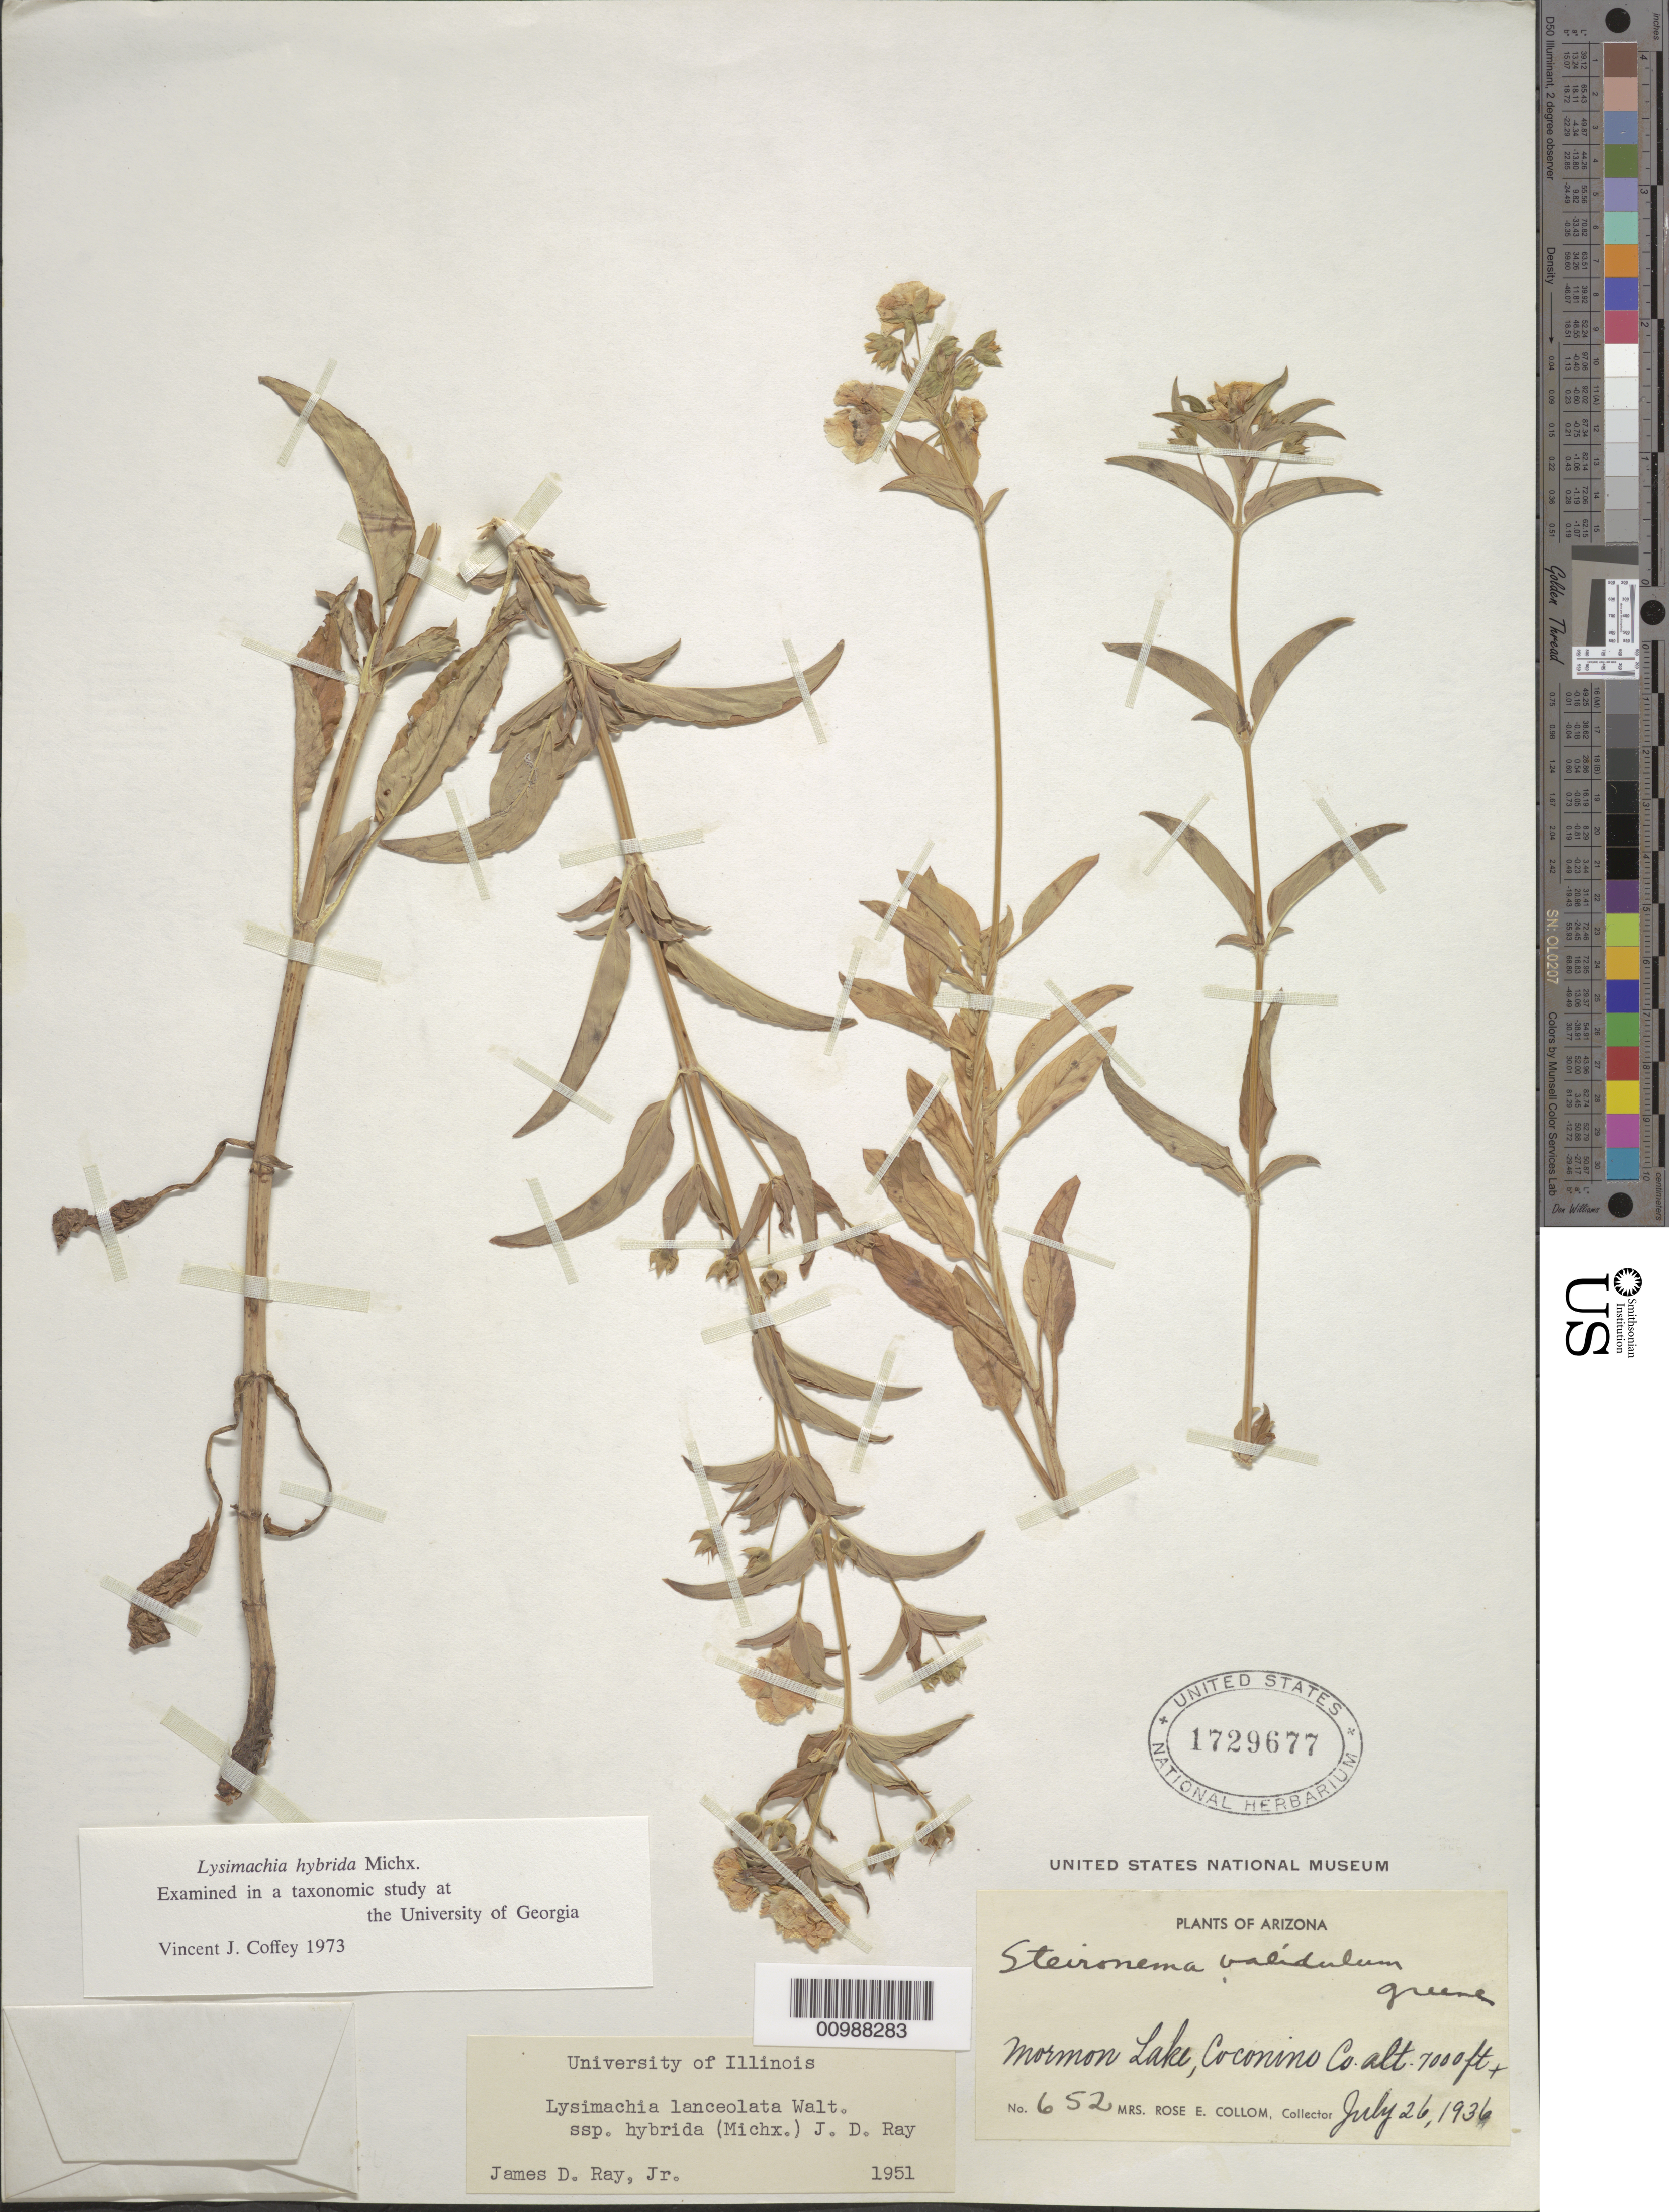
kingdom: Plantae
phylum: Tracheophyta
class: Magnoliopsida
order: Ericales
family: Primulaceae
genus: Lysimachia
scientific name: Lysimachia hybrida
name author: Michx.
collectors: R. E. Collom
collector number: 652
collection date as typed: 26 Jul 1936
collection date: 1936-07-26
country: United States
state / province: Arizona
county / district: Coconino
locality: Mormon Lake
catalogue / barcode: US 1729677